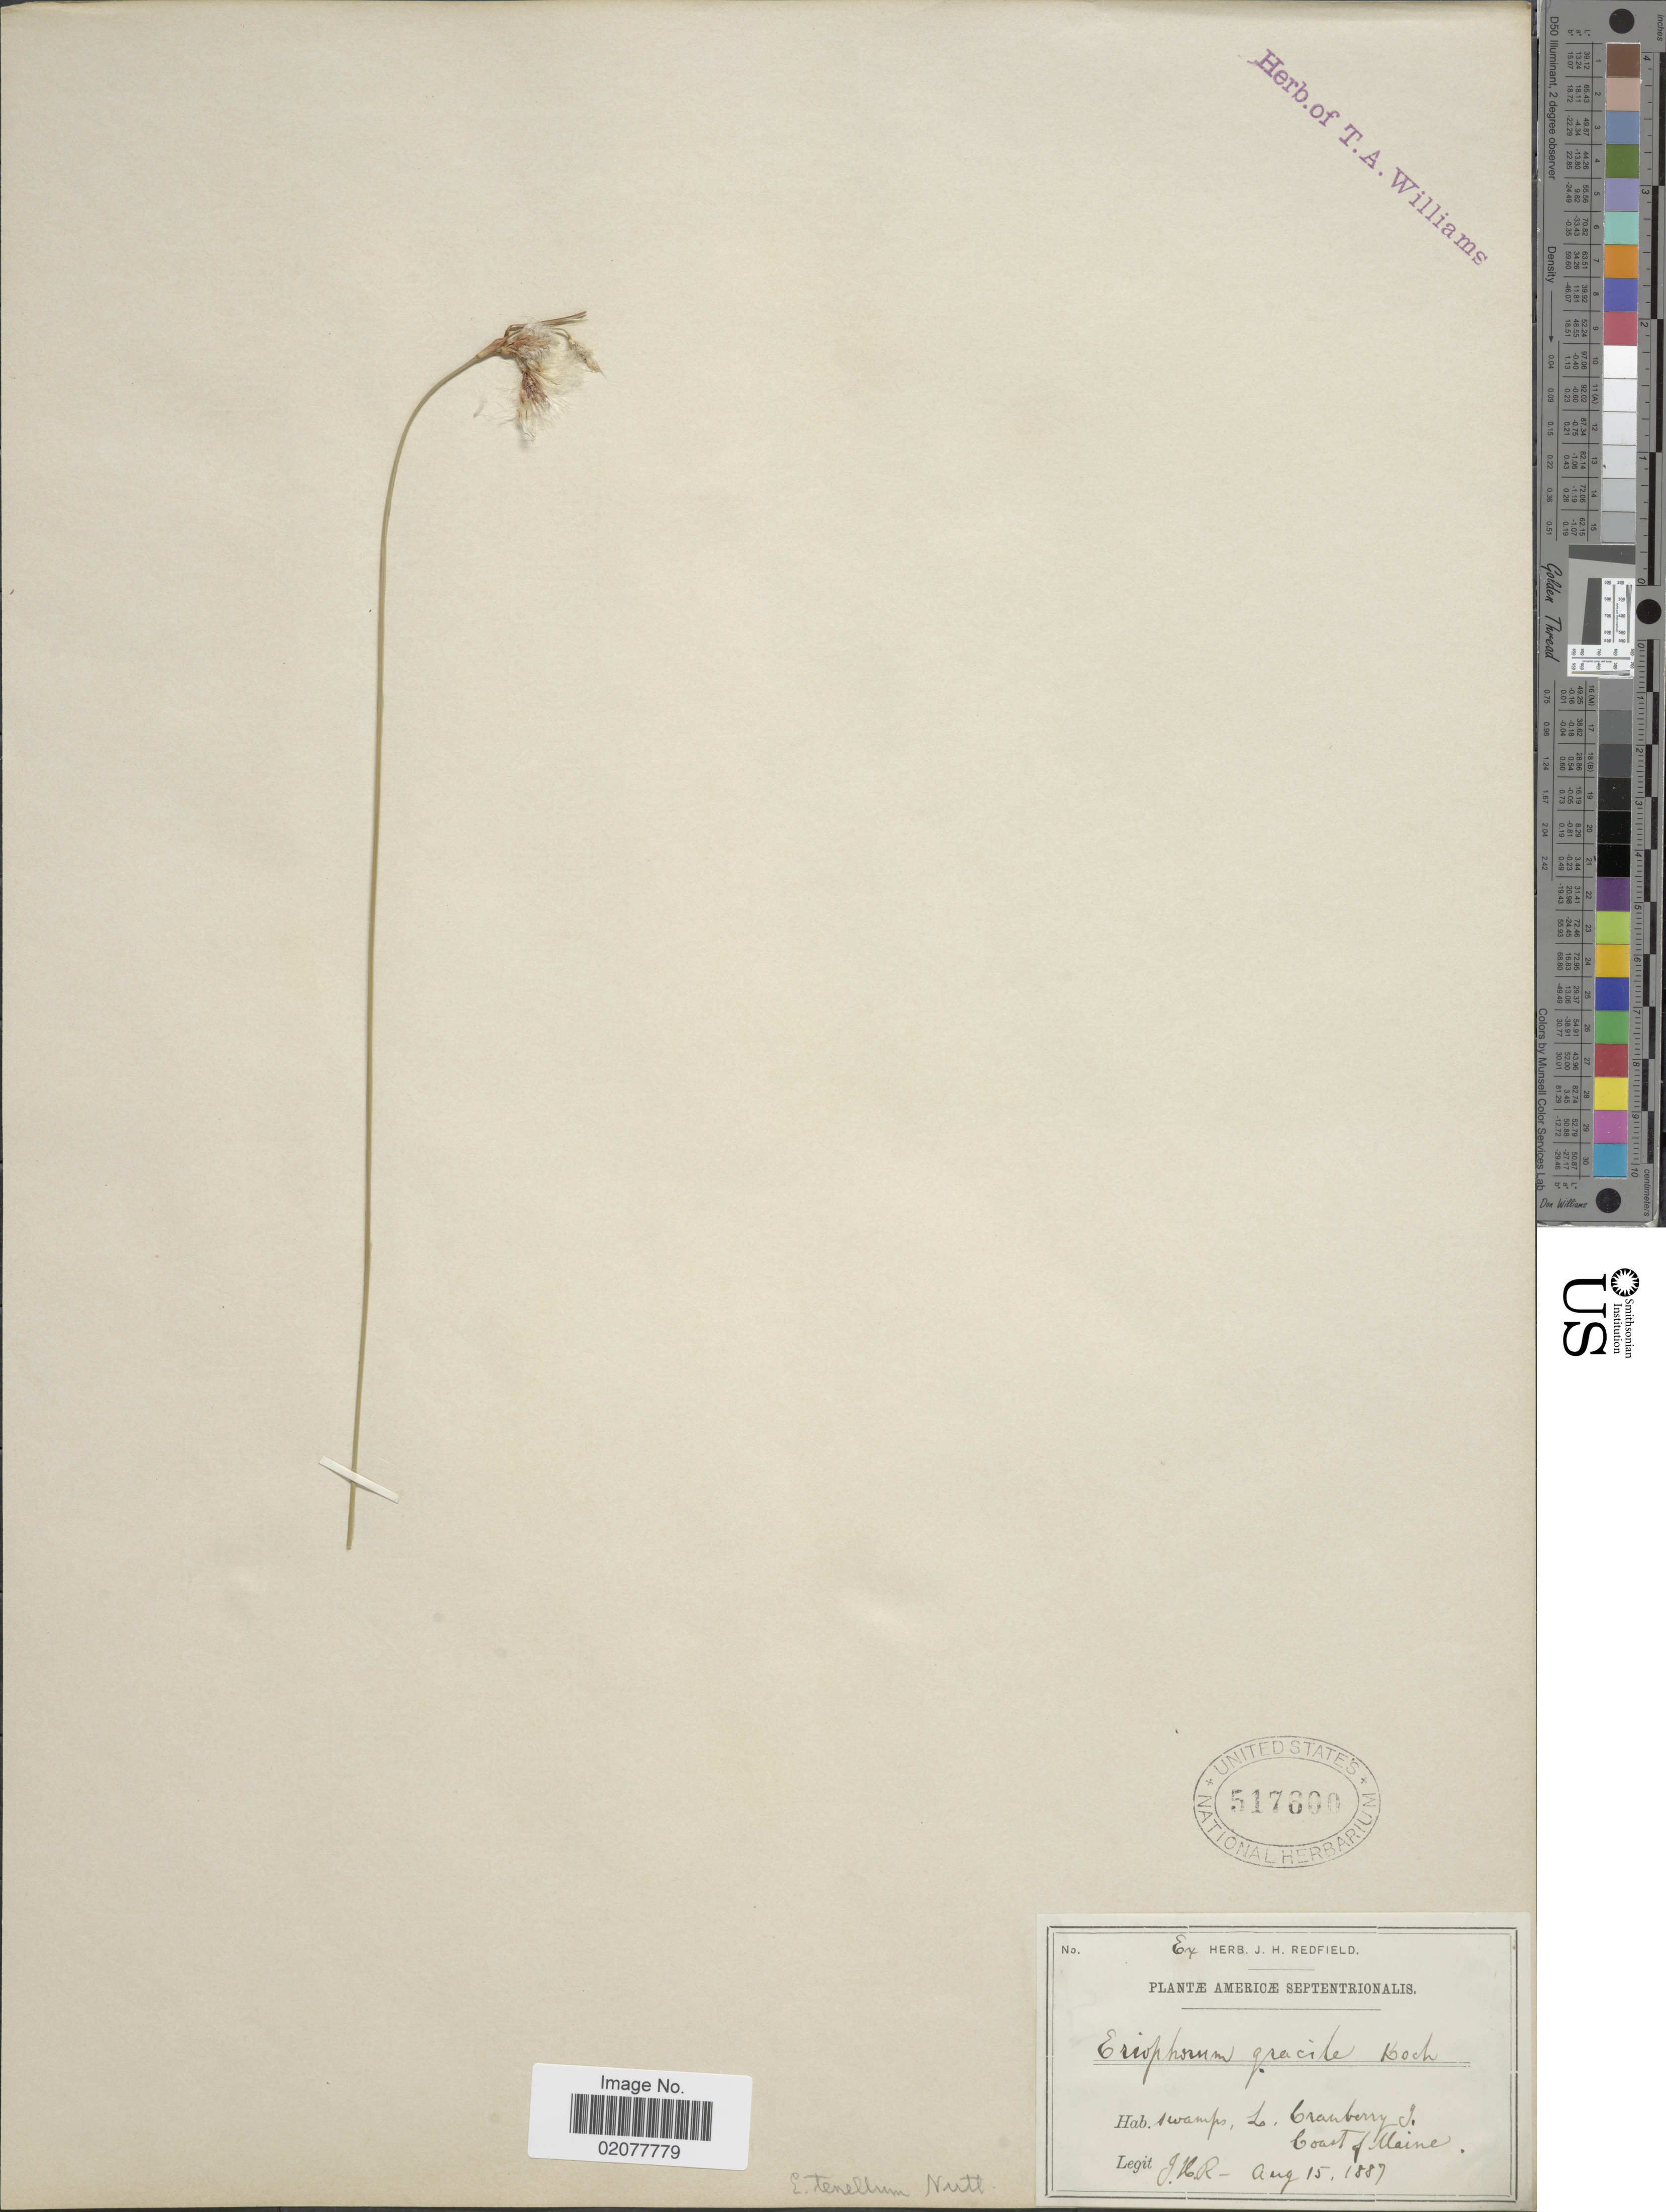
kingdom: Plantae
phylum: Tracheophyta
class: Liliopsida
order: Poales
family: Cyperaceae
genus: Eriophorum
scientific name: Eriophorum tenellum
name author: Nutt.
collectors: J. Redfield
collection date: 1887-08-15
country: United States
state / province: Maine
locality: Swamps, L. Cranberry G. Coast of Maine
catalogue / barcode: US 517600